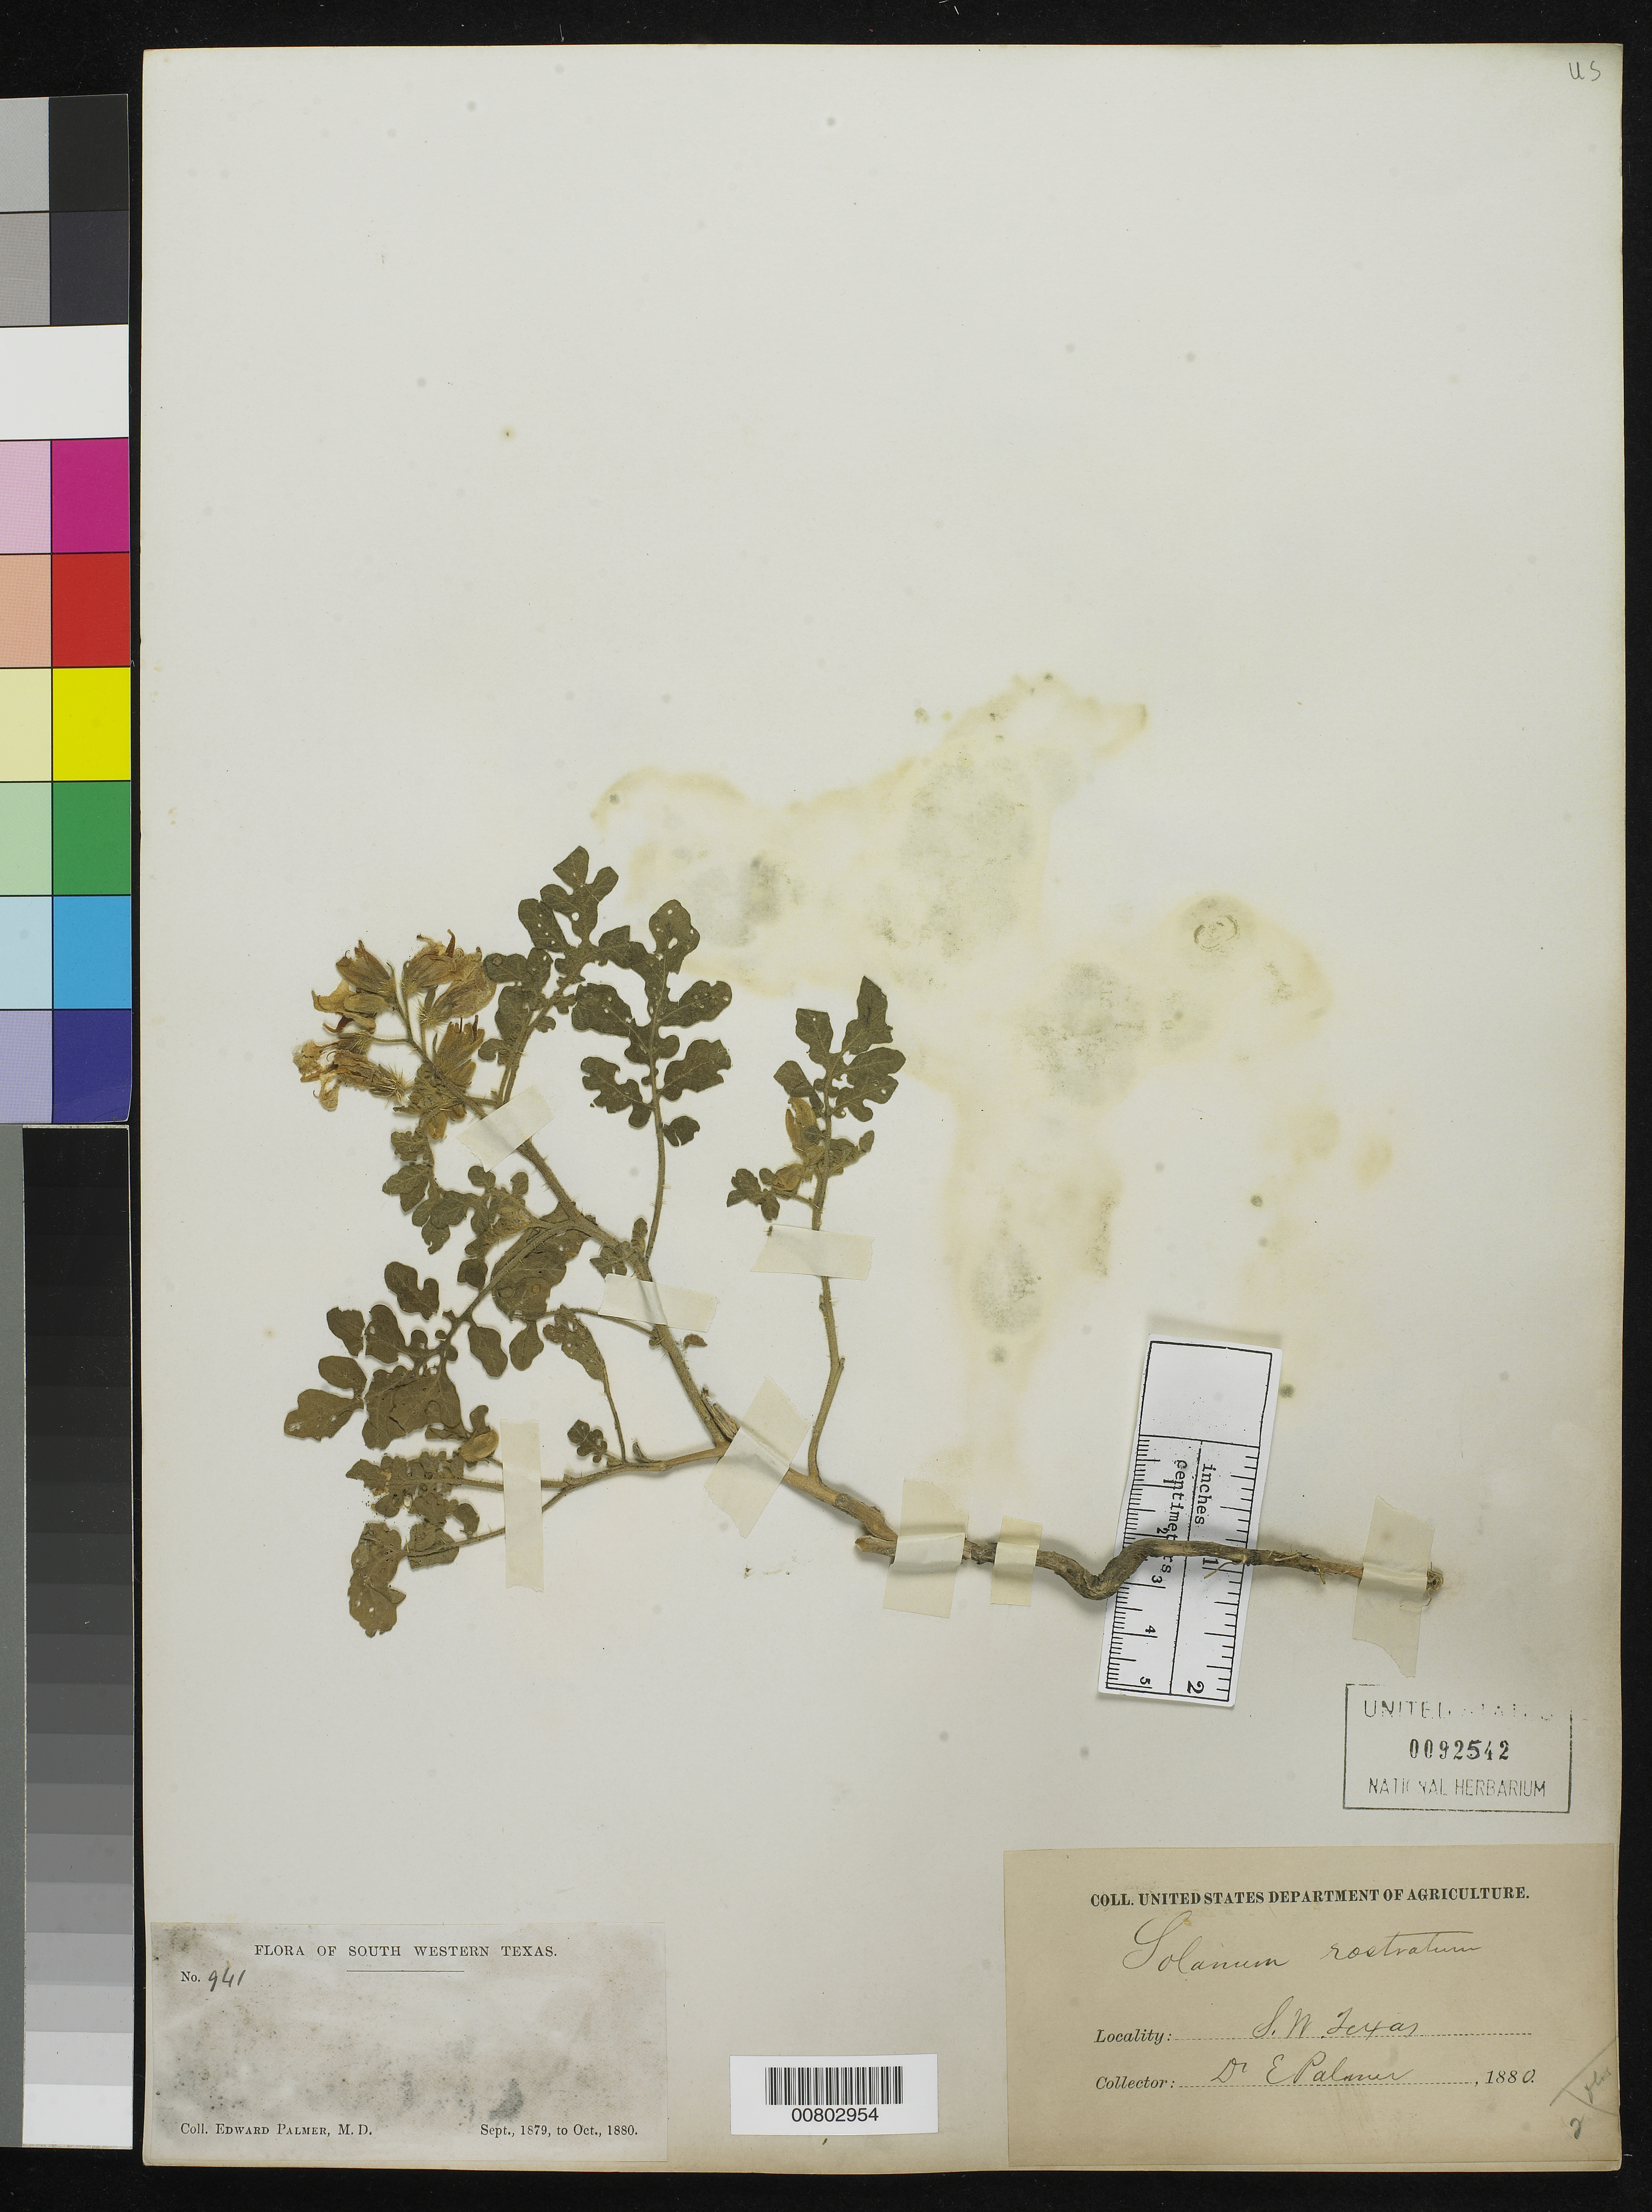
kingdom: Plantae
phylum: Tracheophyta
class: Magnoliopsida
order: Solanales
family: Solanaceae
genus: Solanum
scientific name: Solanum rostratum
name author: Dunal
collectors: E. Palmer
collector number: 941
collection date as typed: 1880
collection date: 1880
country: United States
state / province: Texas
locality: SW Texas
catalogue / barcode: US 92542